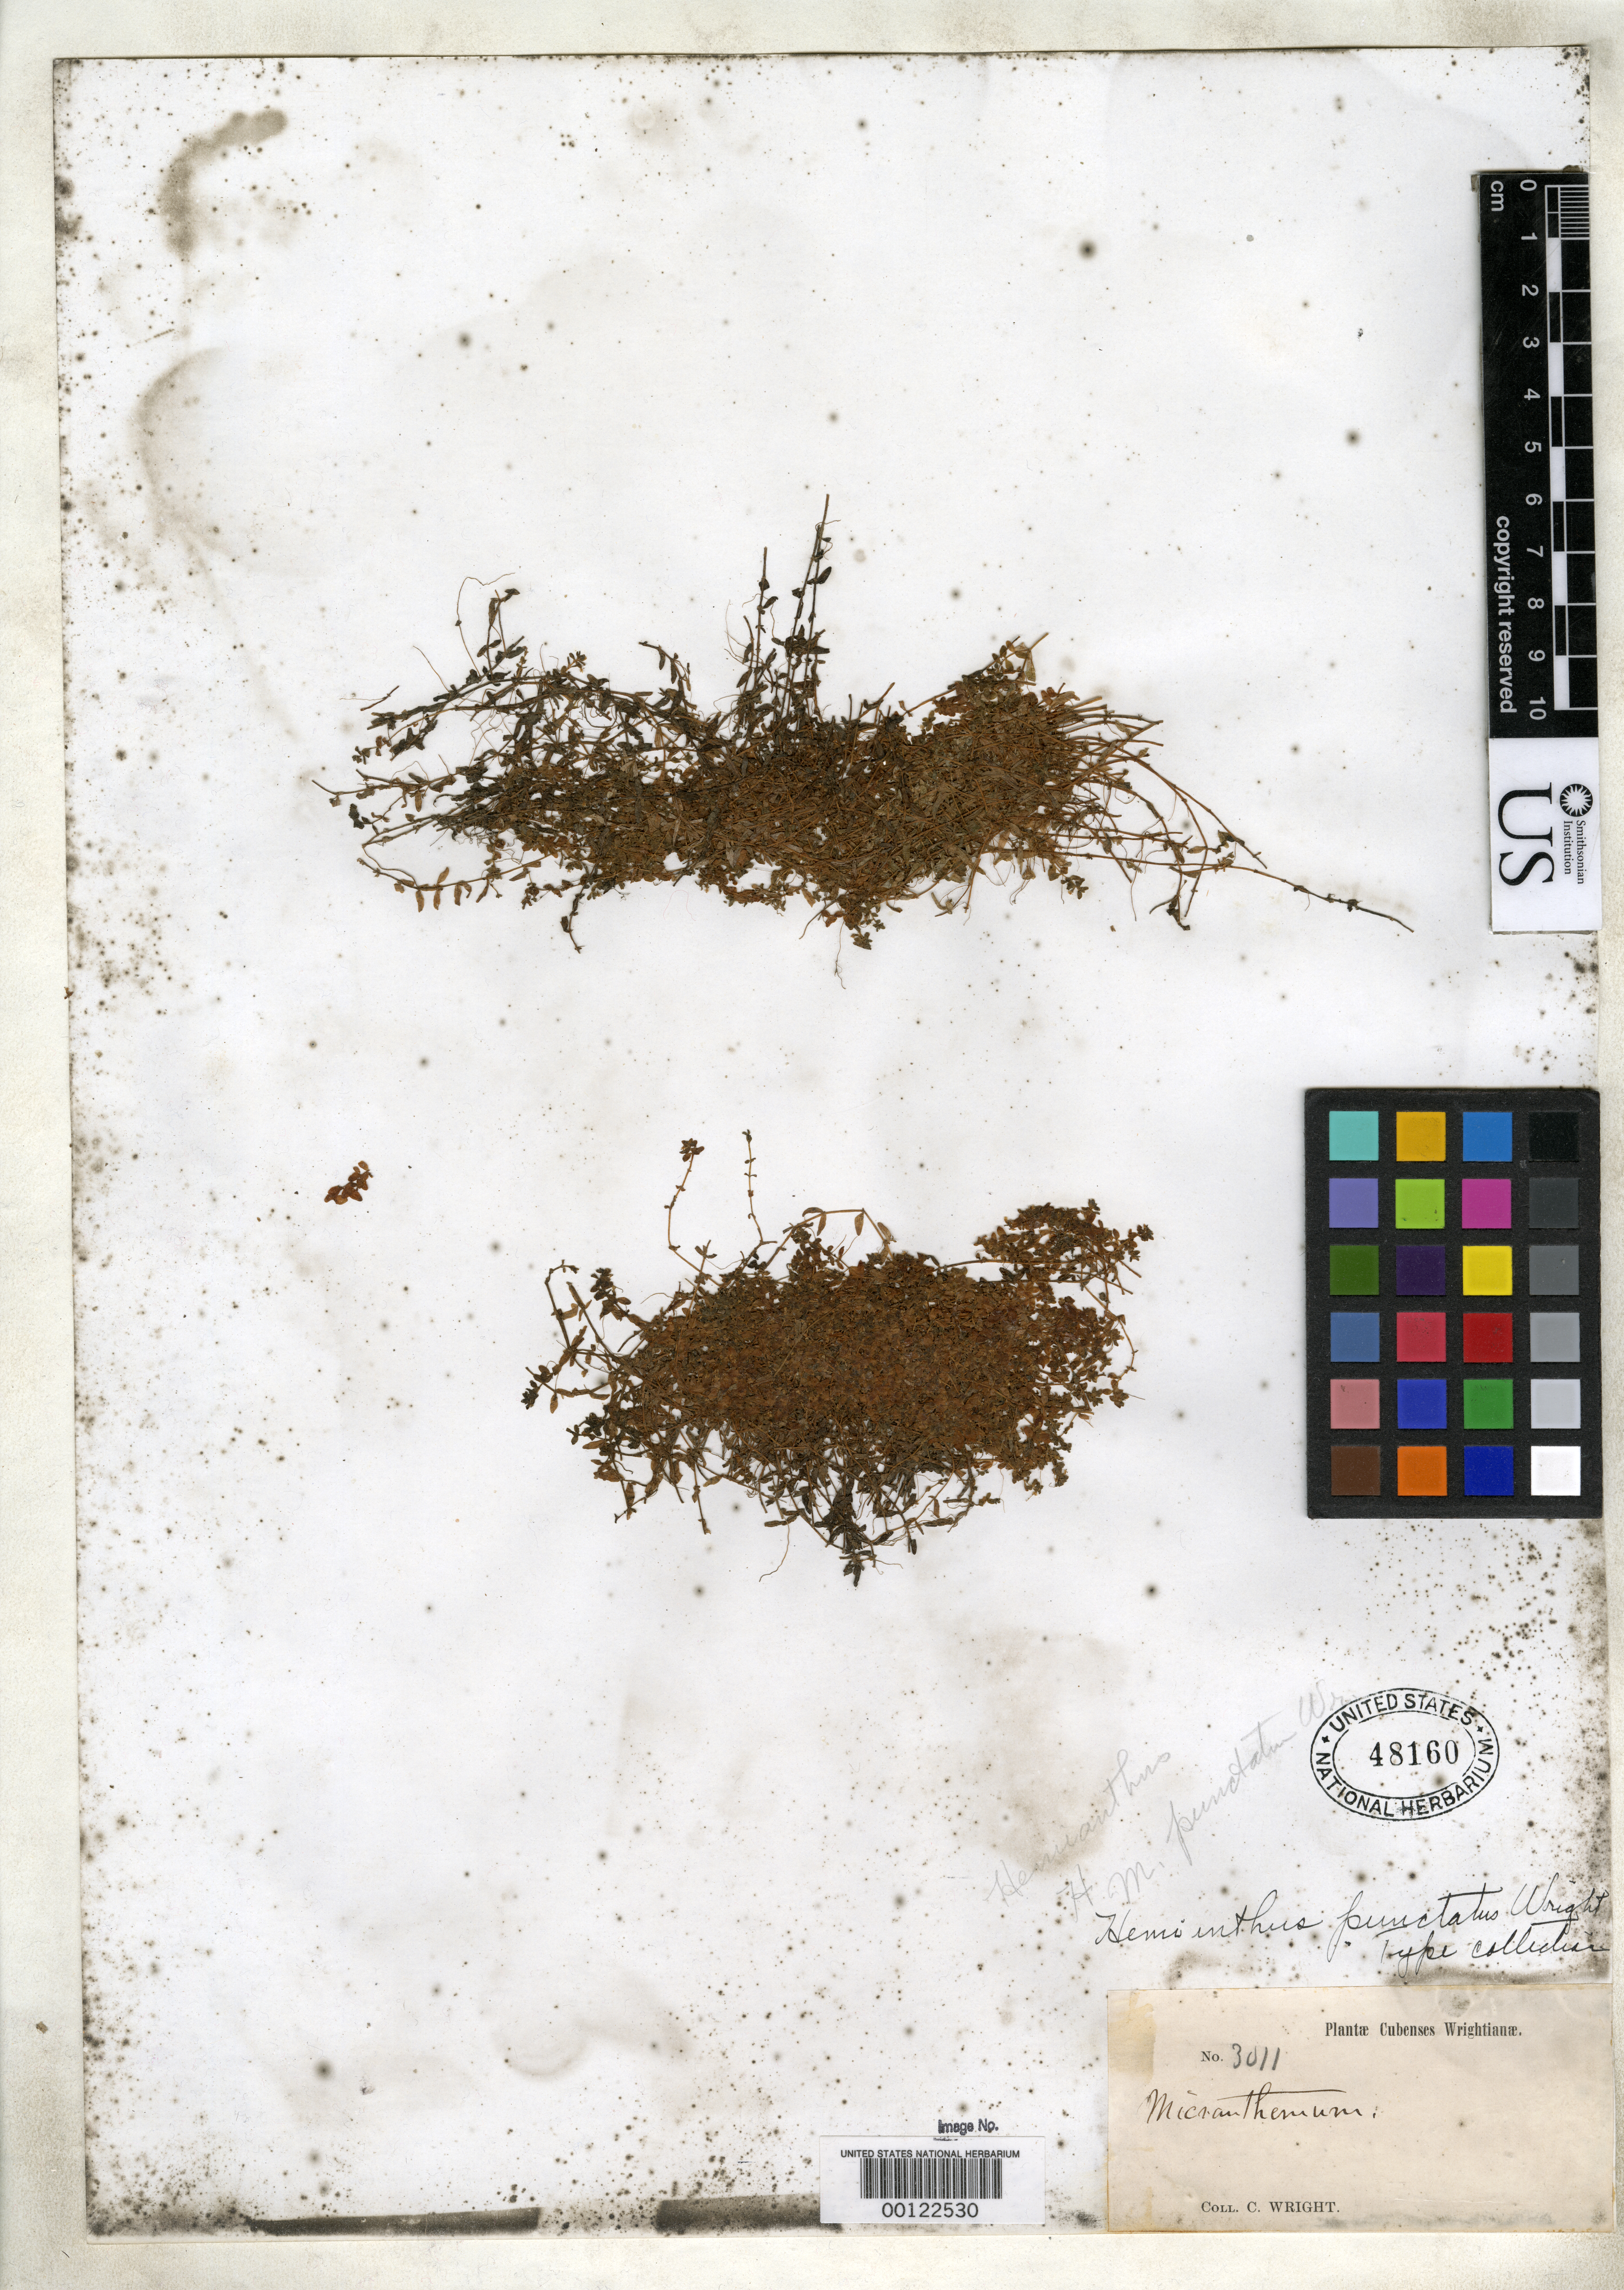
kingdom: Plantae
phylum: Tracheophyta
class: Magnoliopsida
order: Lamiales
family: Linderniaceae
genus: Hemianthus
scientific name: Hemianthus punctatus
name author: C. Wright in Griseb.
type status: Isotype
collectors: C. Wright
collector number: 3011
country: Cuba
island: Greater Antilles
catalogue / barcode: US 48160